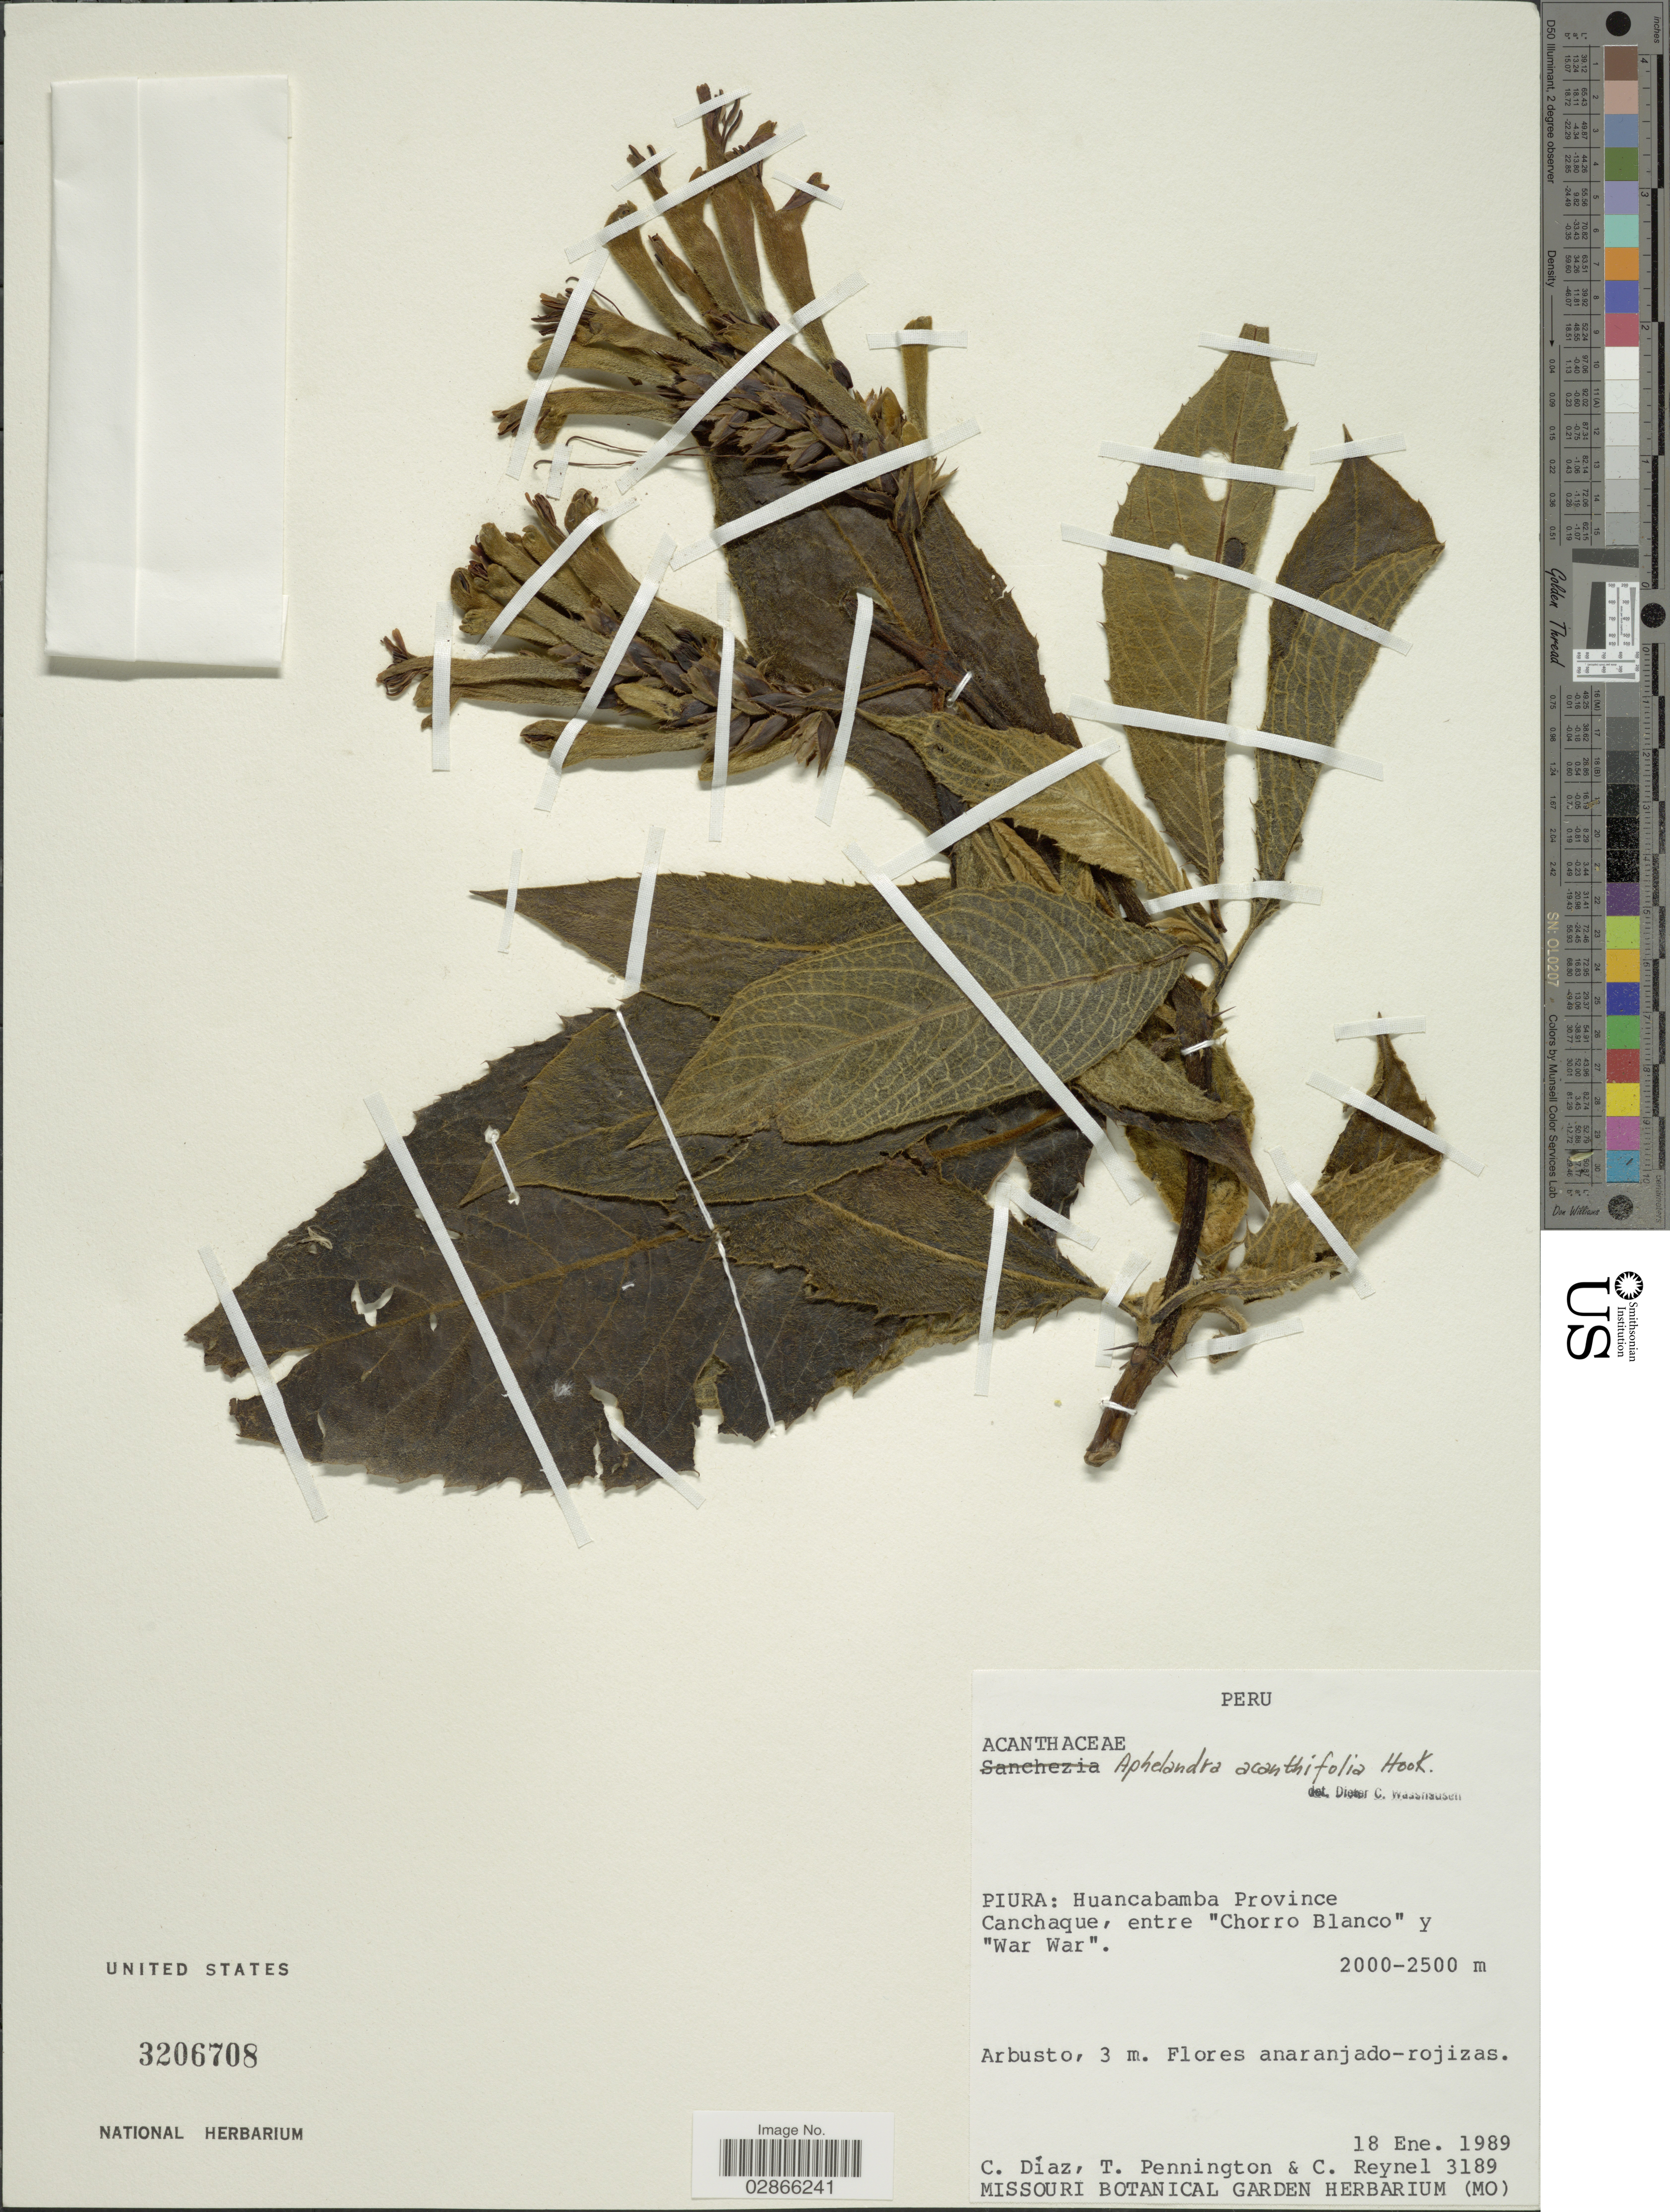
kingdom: Plantae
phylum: Tracheophyta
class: Magnoliopsida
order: Lamiales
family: Acanthaceae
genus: Aphelandra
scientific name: Aphelandra acanthifolia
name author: Hook.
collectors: C. Díaz, T. Pennington & C. Reynel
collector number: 3189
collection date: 1989-01-18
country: Peru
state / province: Piura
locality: Huancabamba Province. Canchaque, entre "Chorro Blanco" y "War War".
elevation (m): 2000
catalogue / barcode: US 3206708